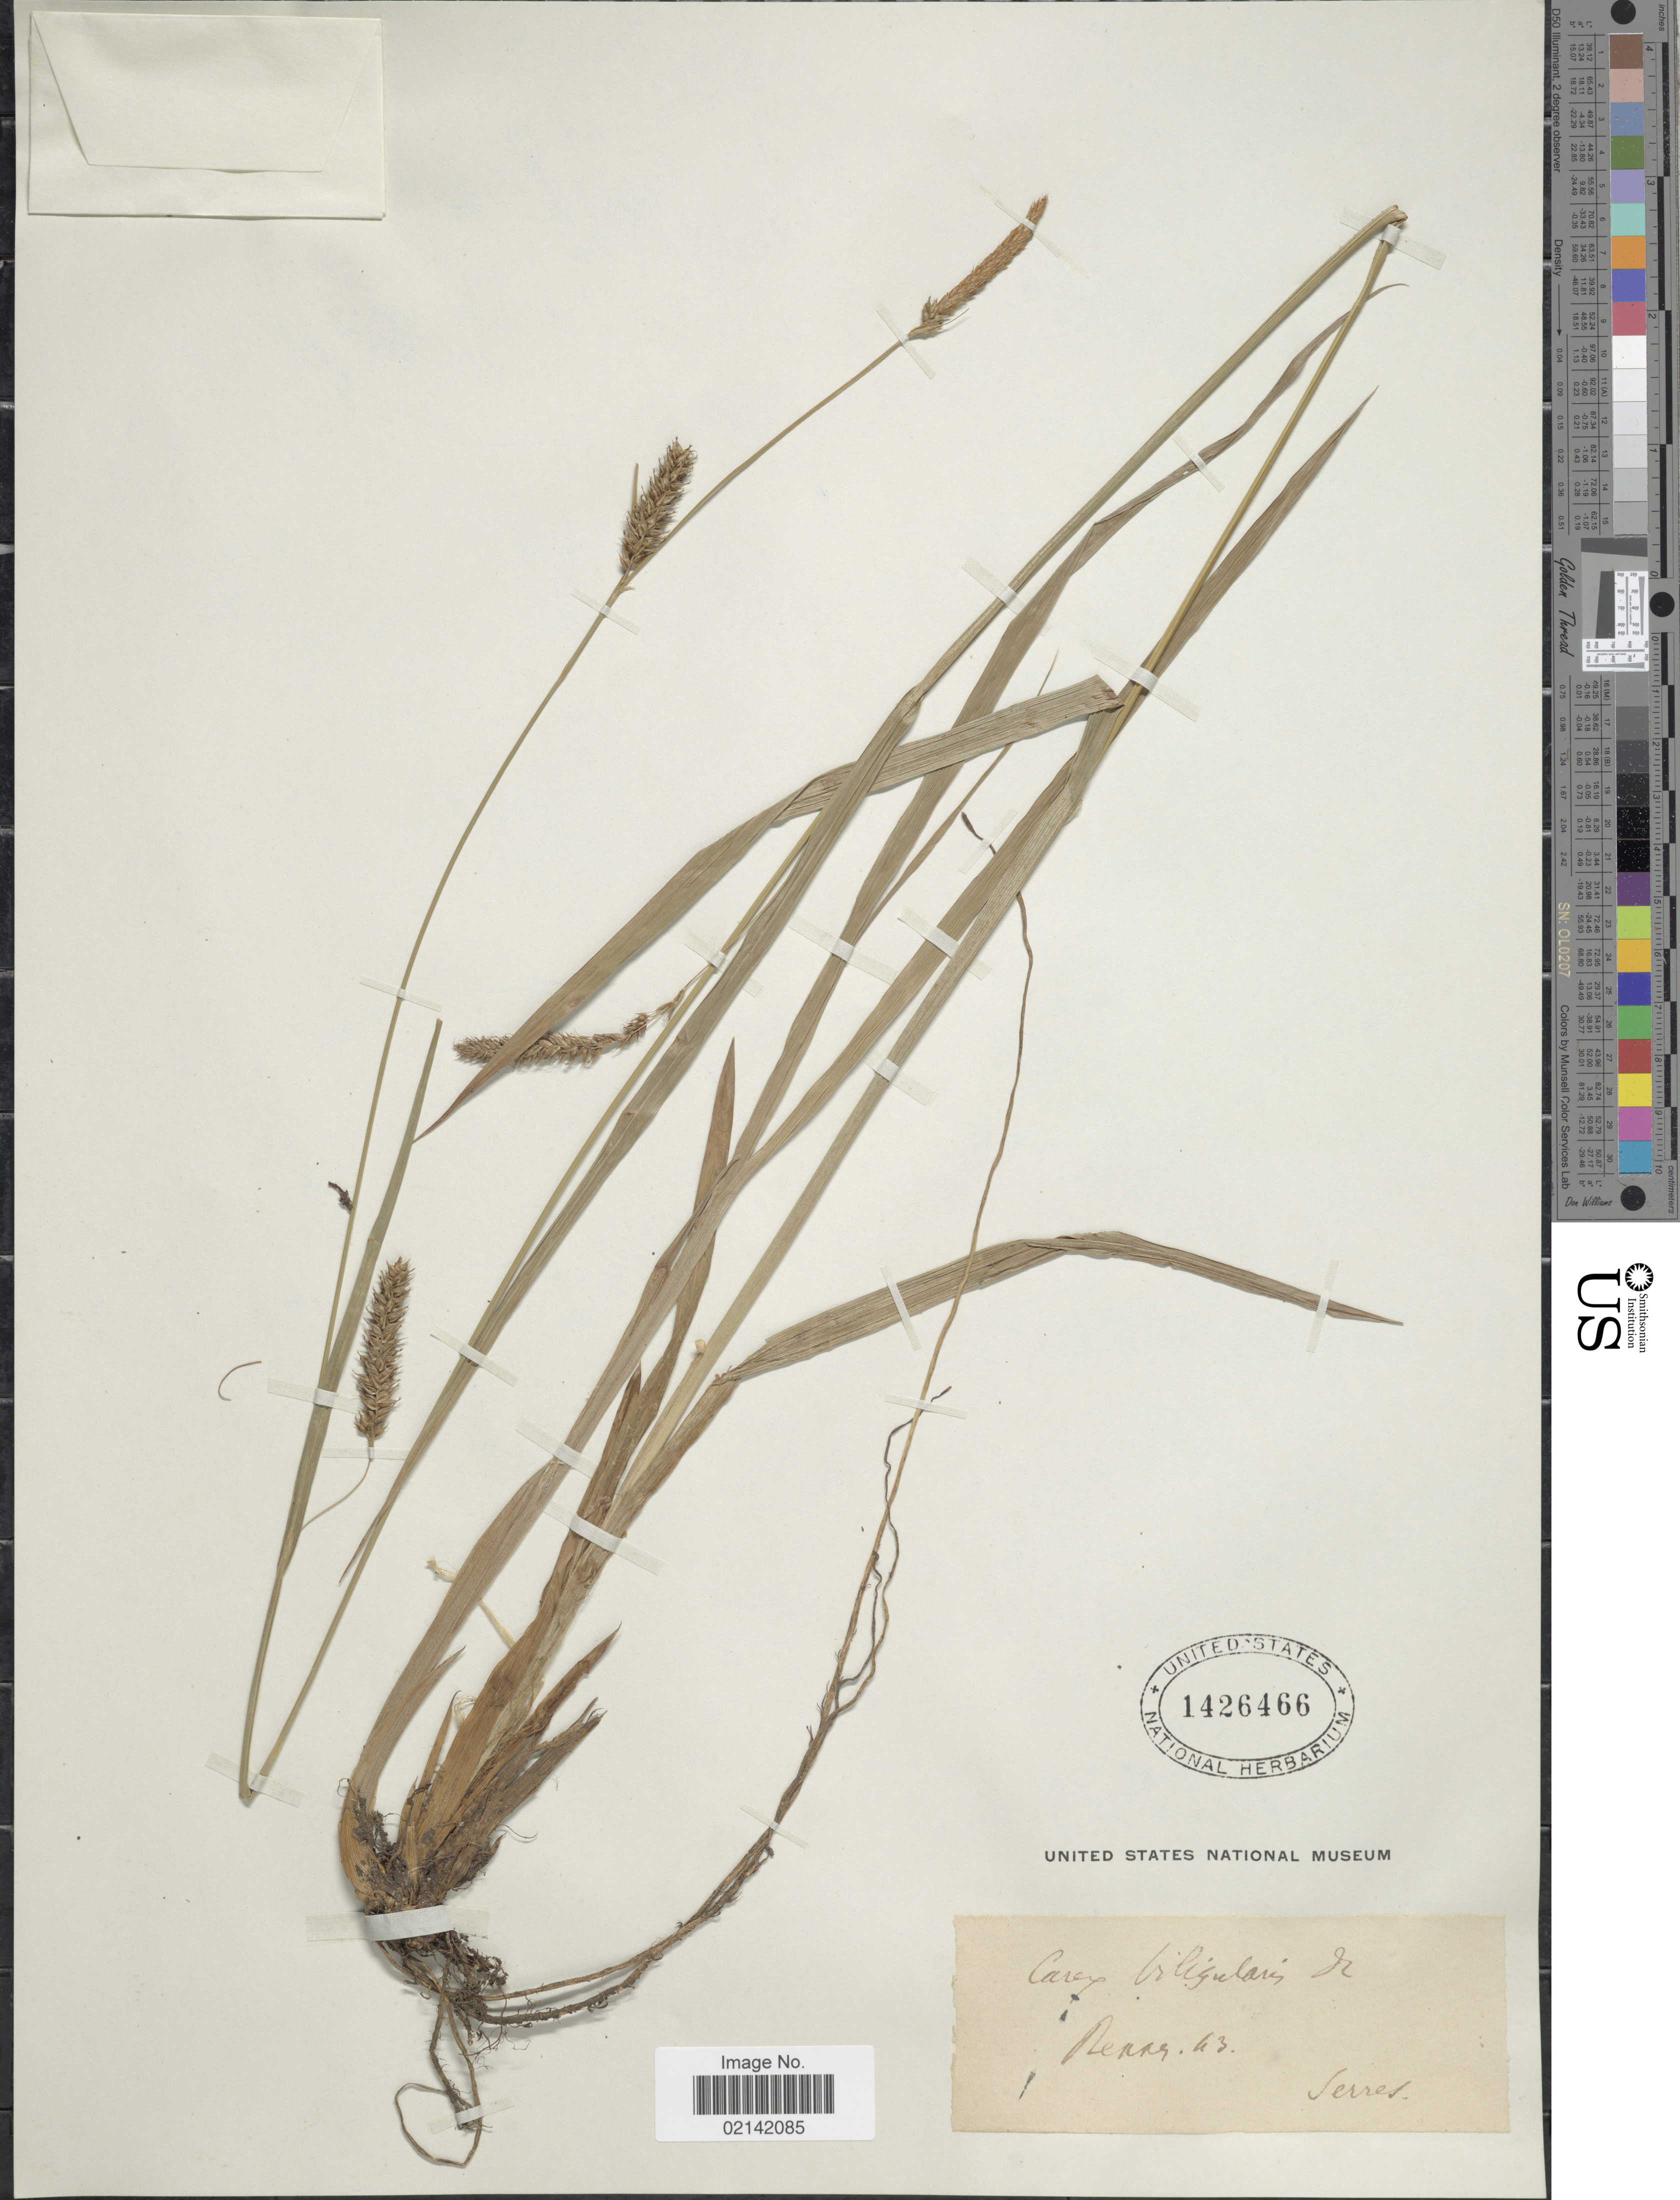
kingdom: Plantae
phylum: Tracheophyta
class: Liliopsida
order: Poales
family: Cyperaceae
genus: Carex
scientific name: Carex laevigata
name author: Sm.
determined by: Strong, Mark T., (BOT), Smithsonian Institution - National Museum of Natural History (UNITED STATES)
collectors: Serres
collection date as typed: Transcribed d/m/y: //43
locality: Rerry [interpreted]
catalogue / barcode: US 1426466